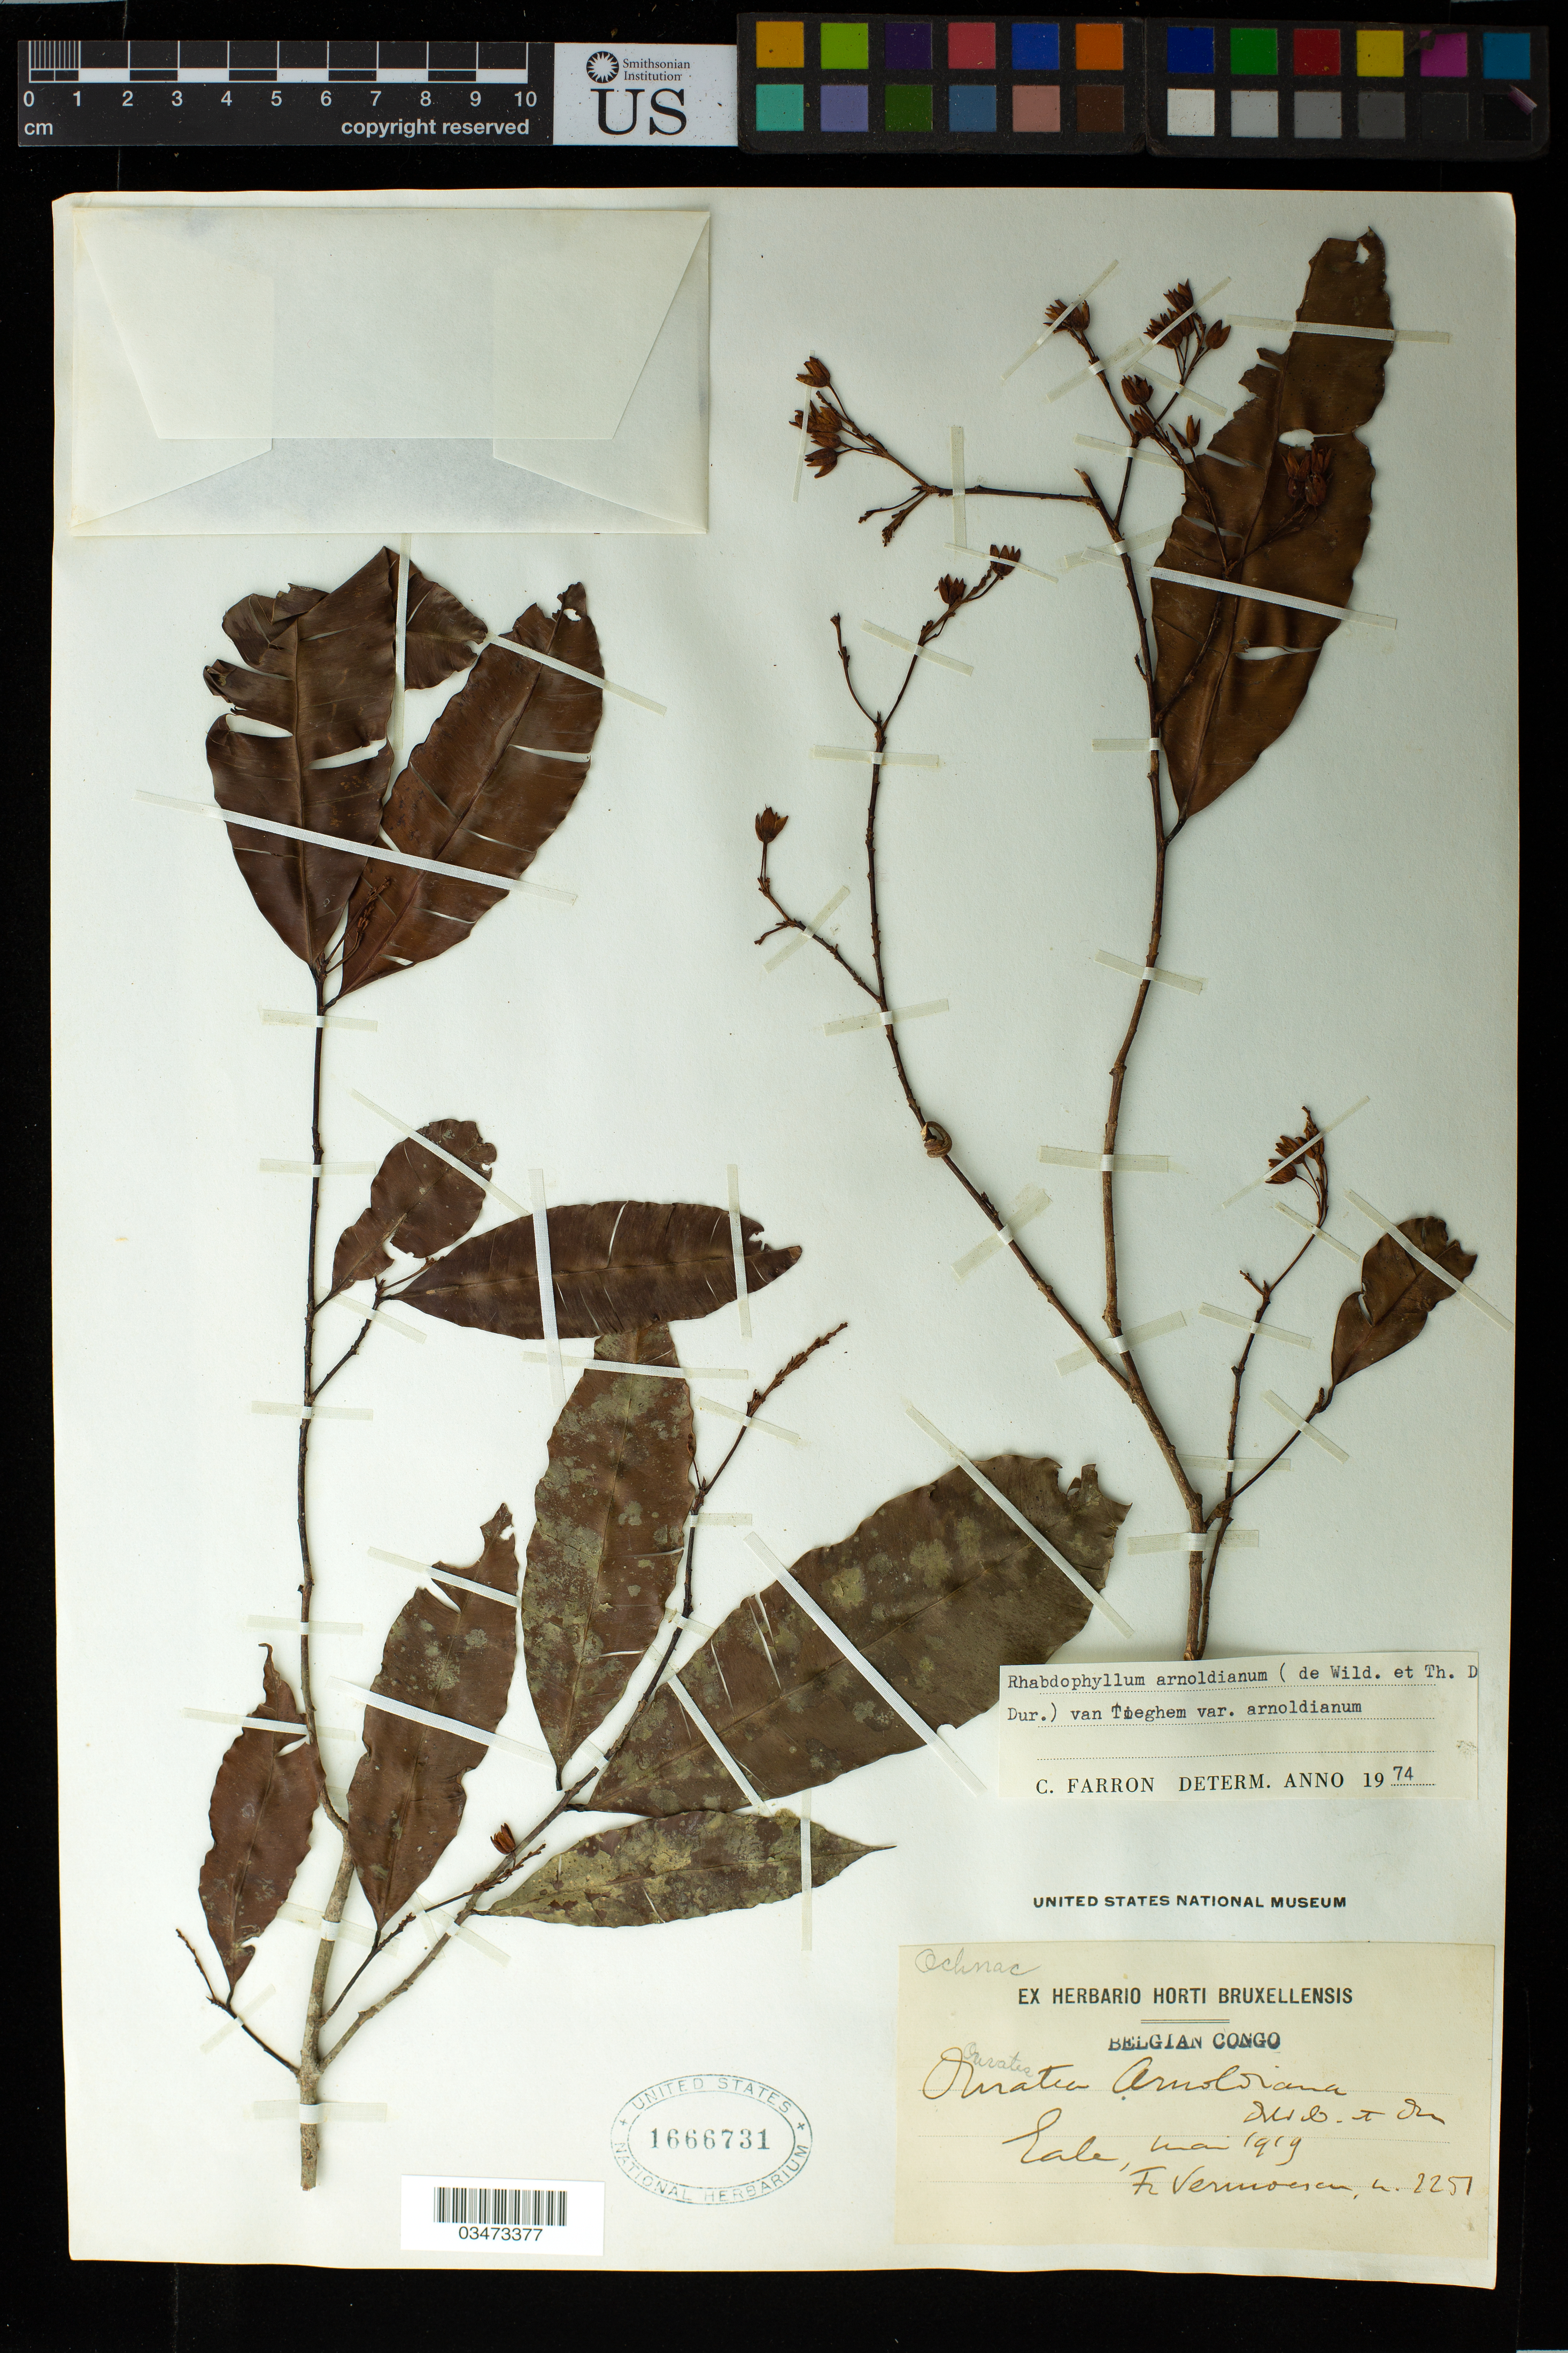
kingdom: Plantae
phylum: Tracheophyta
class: Magnoliopsida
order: Malpighiales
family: Ochnaceae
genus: Rhabdophyllum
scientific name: Rhabdophyllum arnoldianum var. arnoldianum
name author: (De Wild. & T. Durand) Tiegh.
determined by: Farron, Claude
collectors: C. Vermoesen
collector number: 2257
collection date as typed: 1919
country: Congo, Democratic Republic of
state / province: Équateur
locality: Belgian Congo: Eala (Equateur)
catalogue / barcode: US 1666731